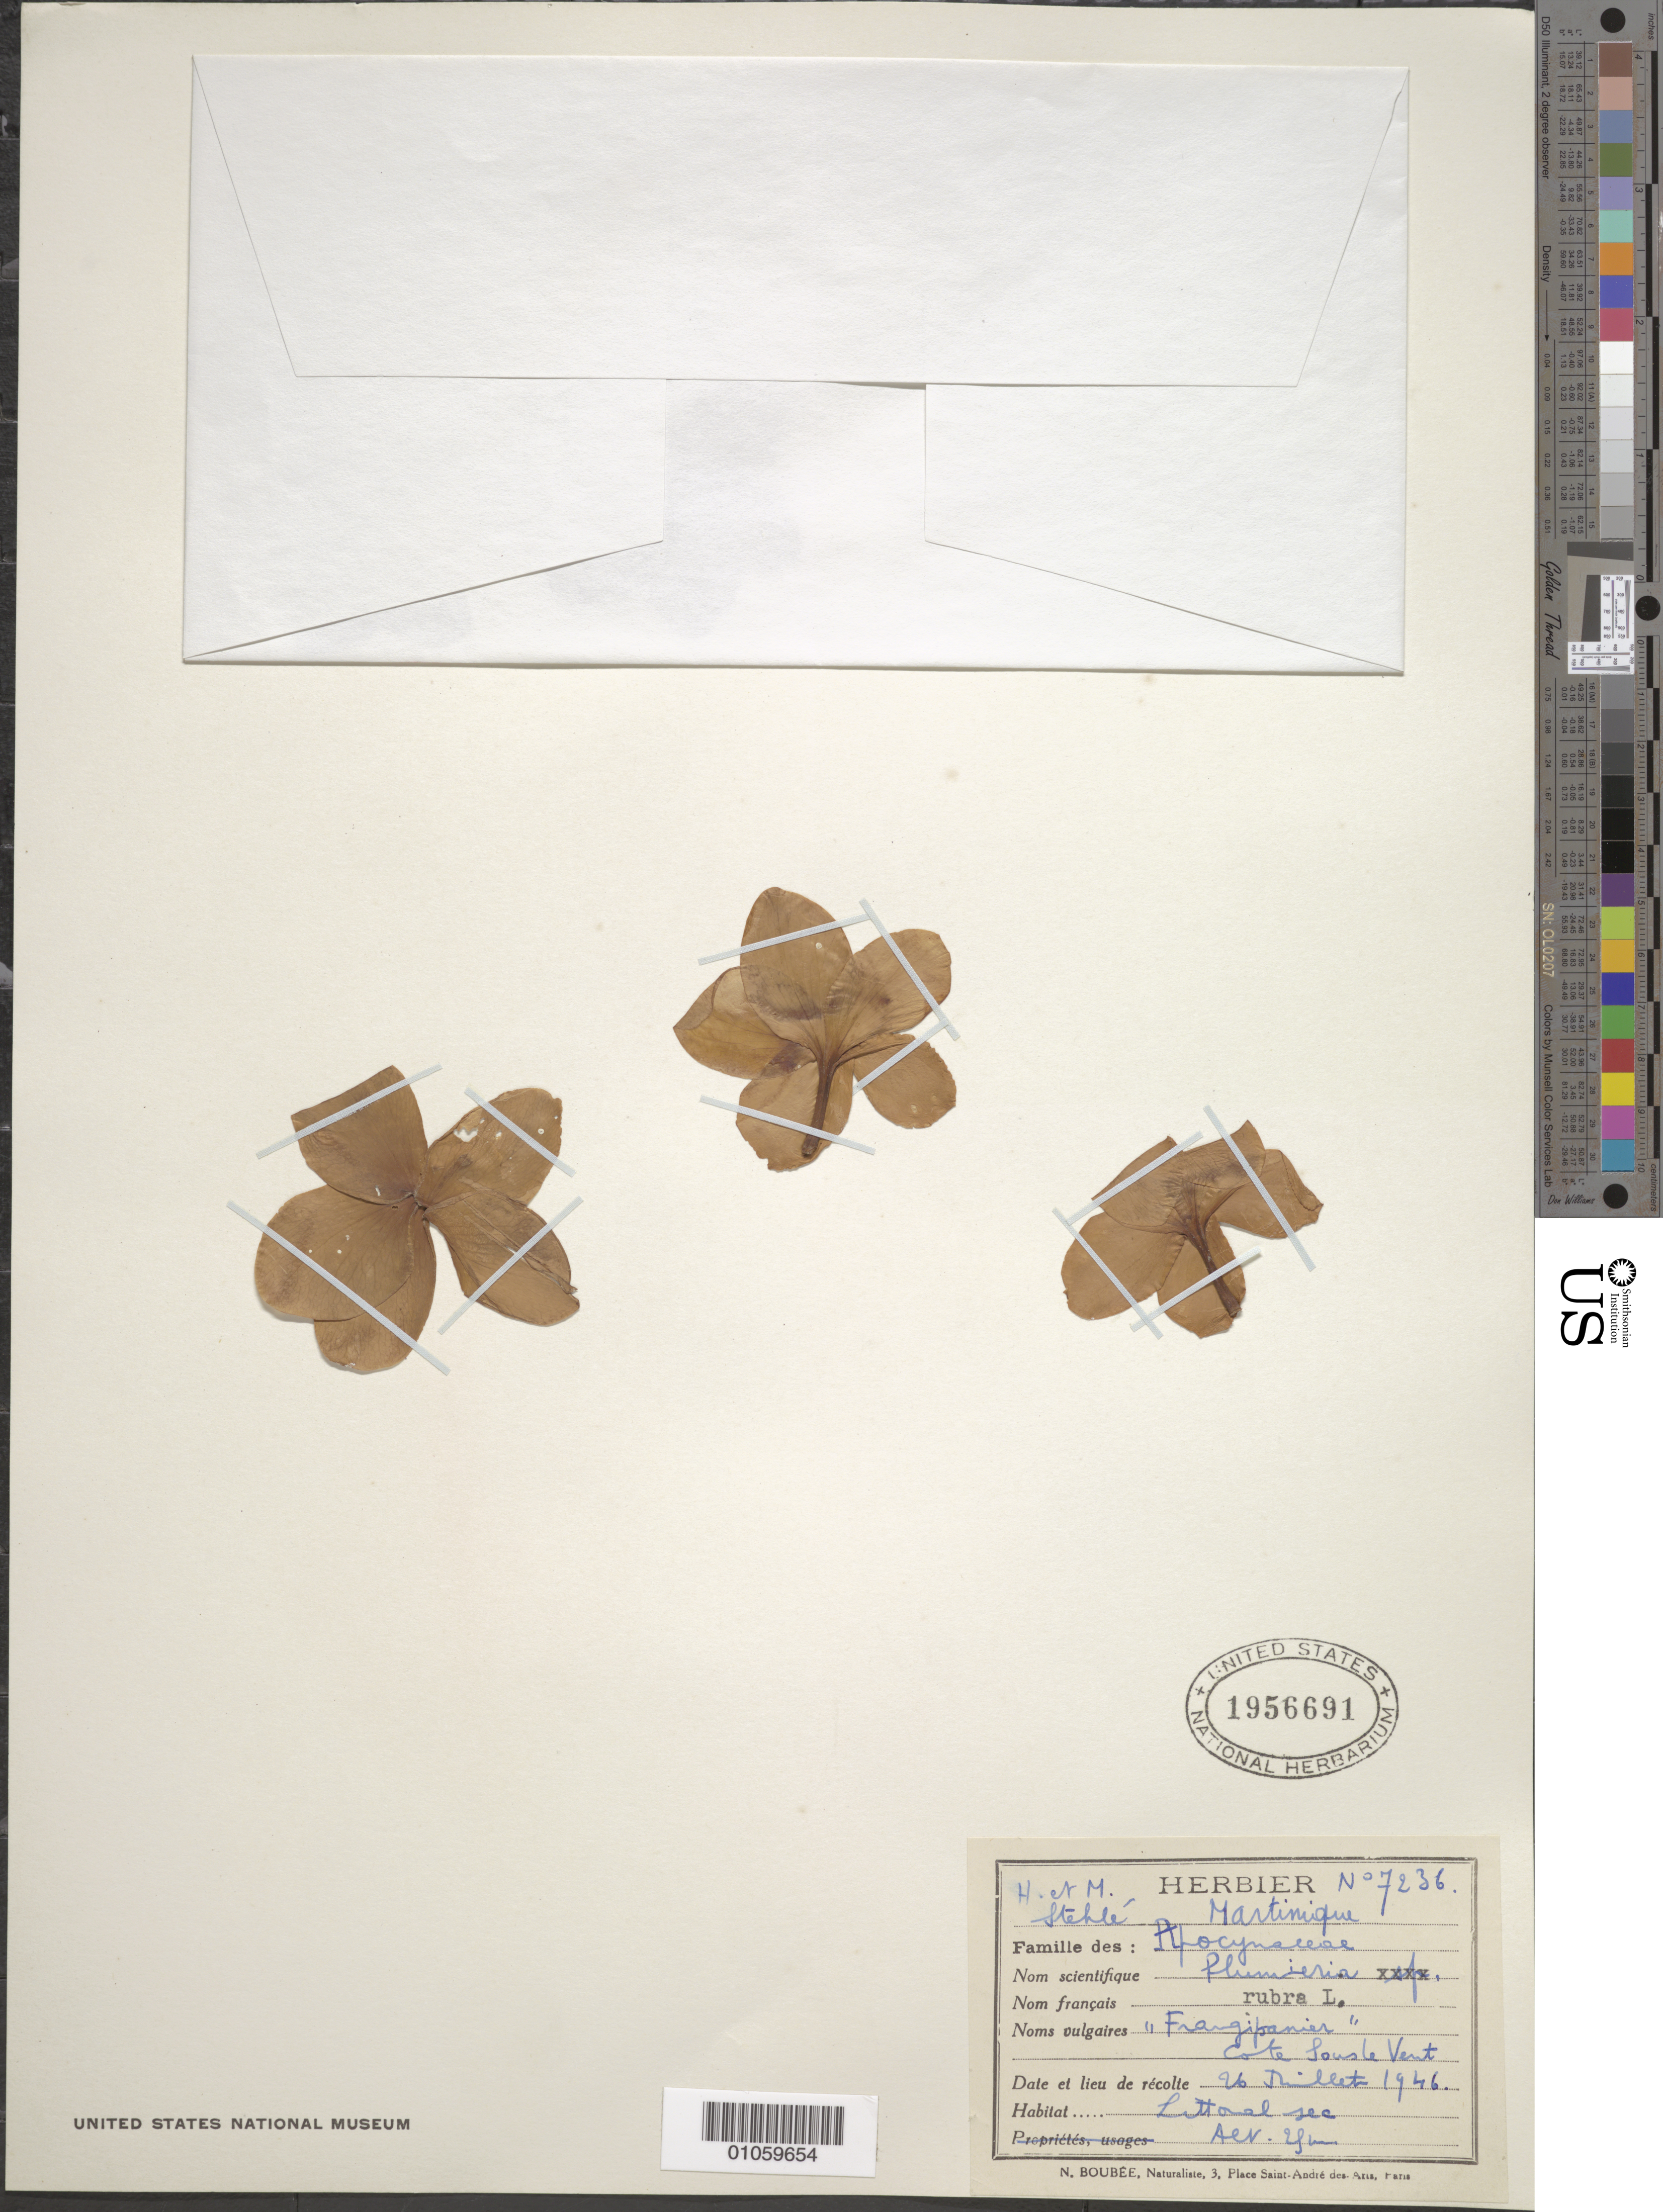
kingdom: Plantae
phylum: Tracheophyta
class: Magnoliopsida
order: Gentianales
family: Apocynaceae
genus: Plumeria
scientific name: Plumeria rubra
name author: L.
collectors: H. Stehlé & M. Stehlé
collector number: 7236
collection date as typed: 20 Jul 1946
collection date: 1946-07-20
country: Martinique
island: Martinique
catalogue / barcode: US 1956691